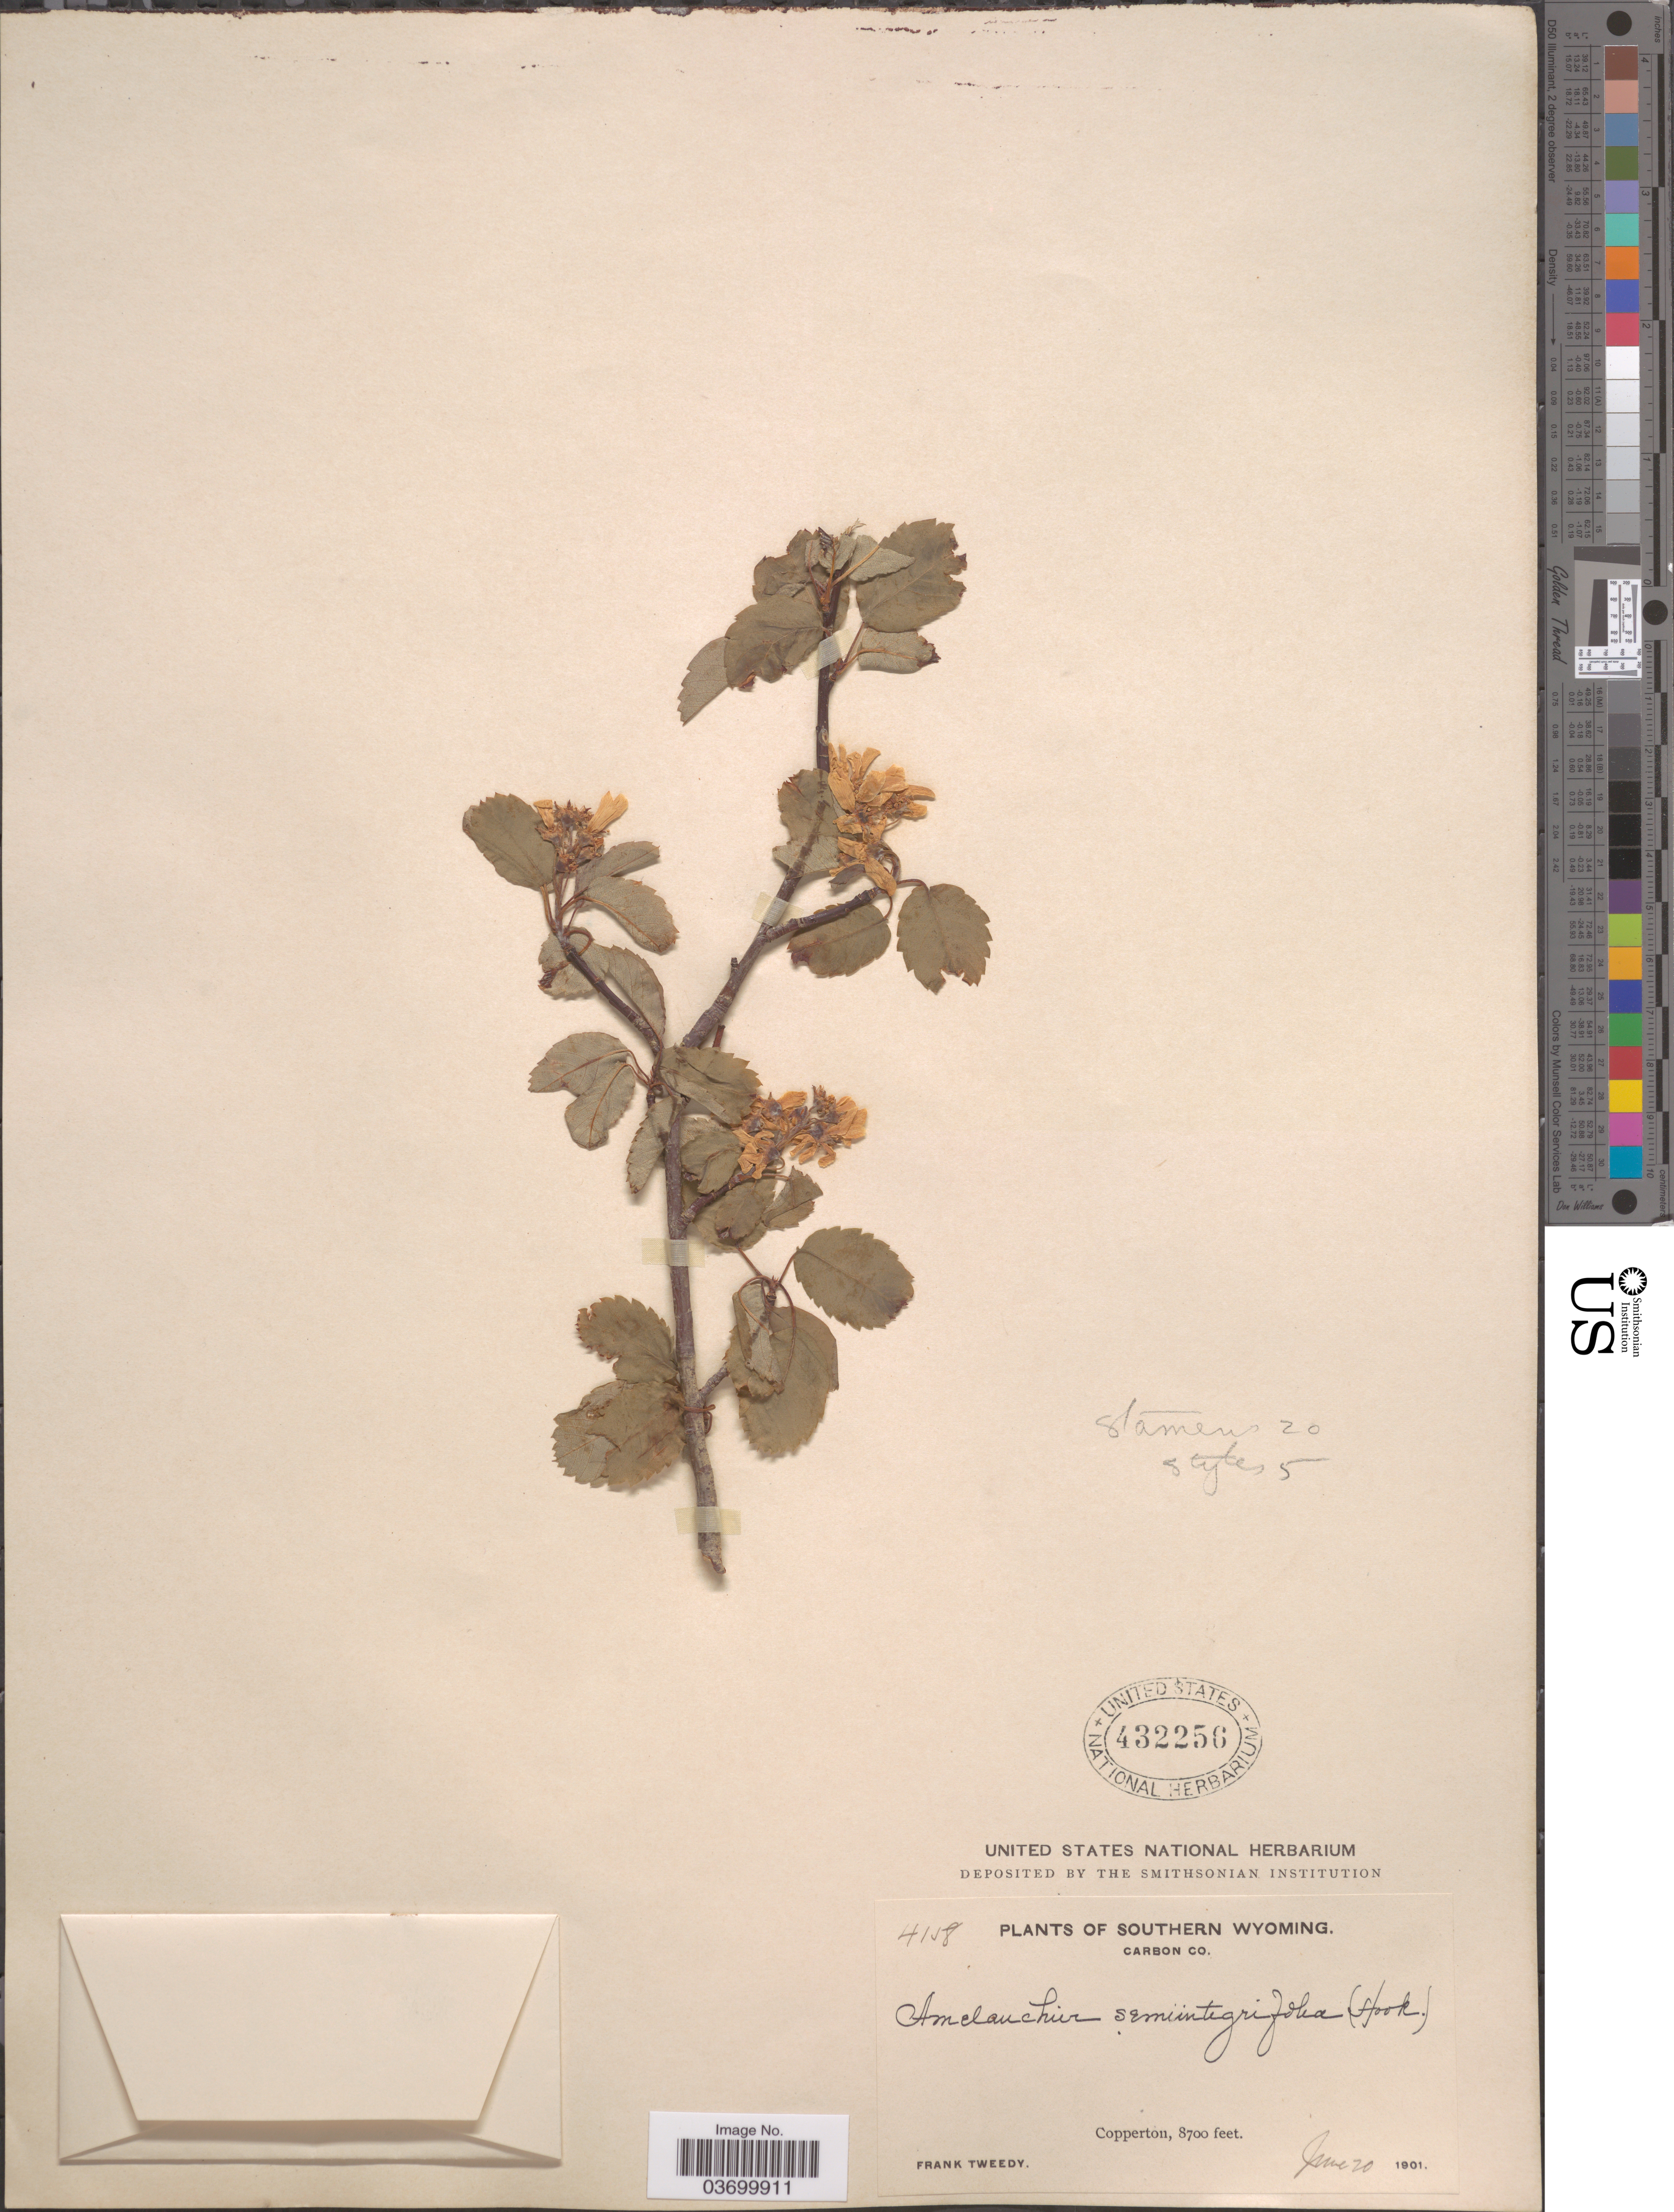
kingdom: Plantae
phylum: Tracheophyta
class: Magnoliopsida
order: Rosales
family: Rosaceae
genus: Amelanchier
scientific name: Amelanchier alnifolia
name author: (Nutt.) Nutt. ex M. Roem.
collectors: F. Tweedy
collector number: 4158*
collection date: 1901-06-20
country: United States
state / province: Wyoming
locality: Southern Wyoming. Carbon Co. Copperton.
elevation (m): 2652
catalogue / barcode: US 432256